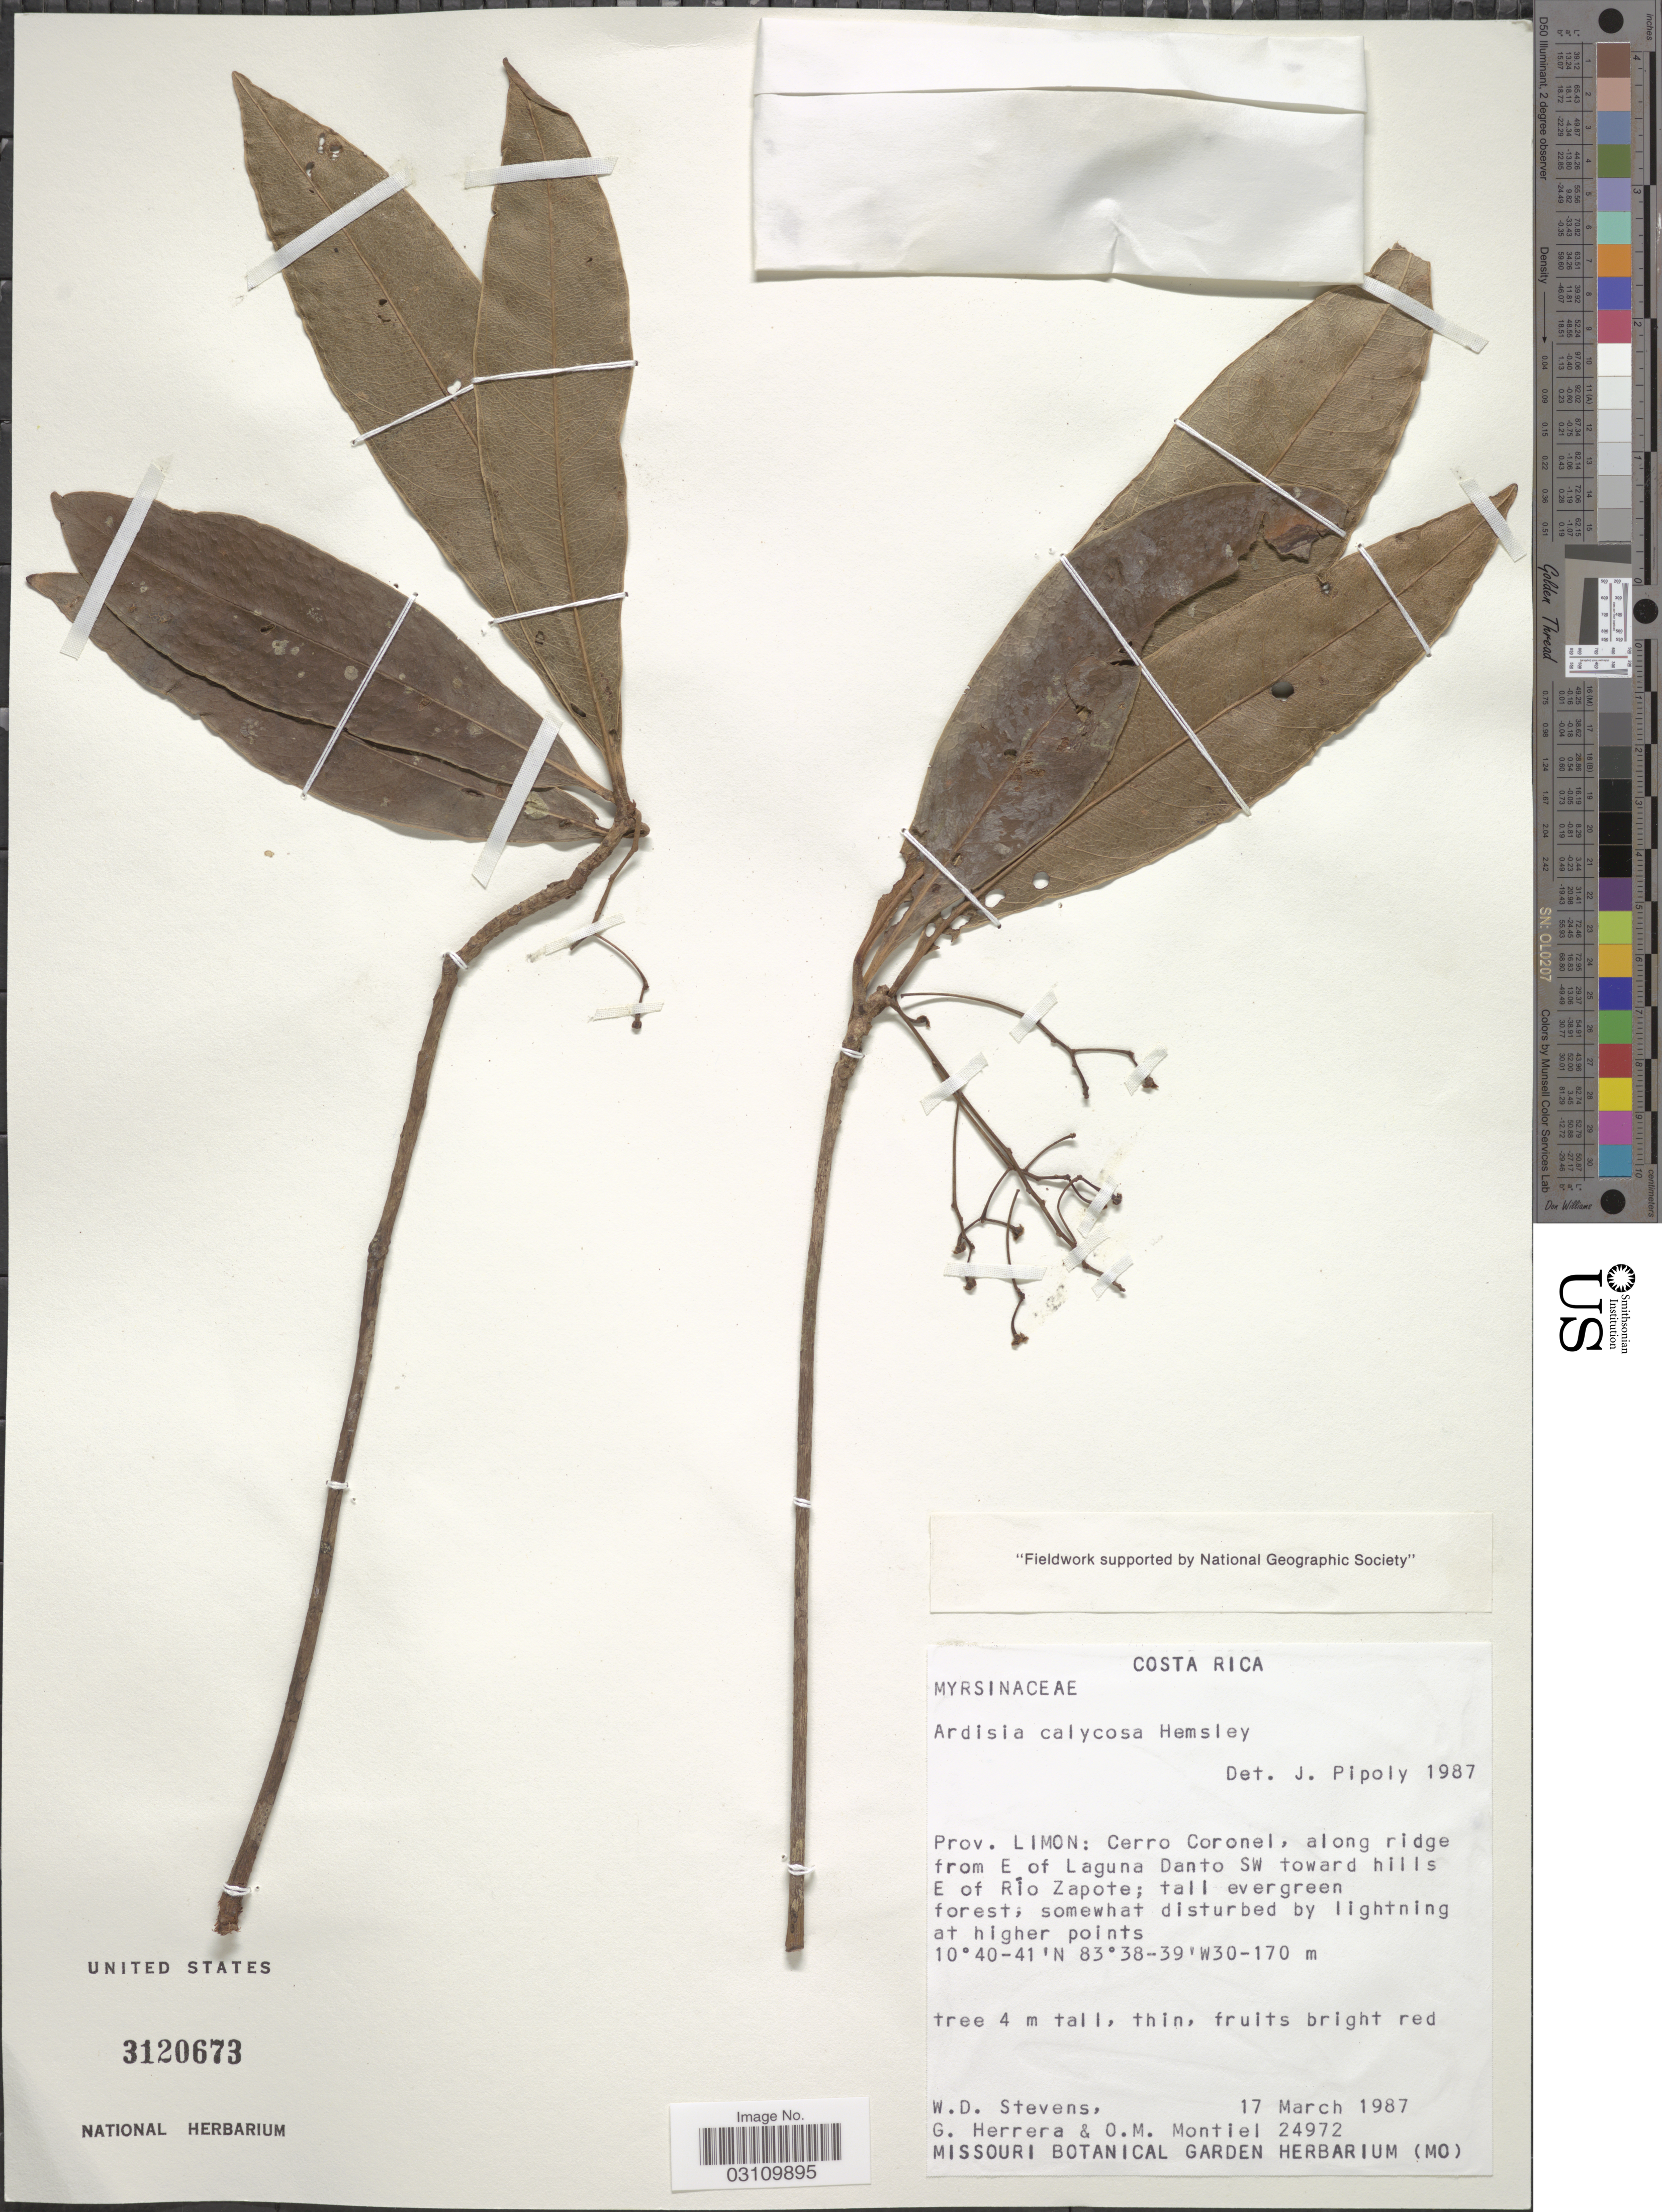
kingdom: Plantae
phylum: Tracheophyta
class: Magnoliopsida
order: Ericales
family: Primulaceae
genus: Ardisia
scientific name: Ardisia calycosa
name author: Hemsl.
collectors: W. D. Stevens, G. Herrera & O. Montiel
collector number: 24972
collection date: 1987-03-17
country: Costa Rica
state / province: Limón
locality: Cerro Coronel, along ridge from E of Laguna Danto SW toward hills E of Río Zapote.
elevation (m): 30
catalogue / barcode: US 3120673